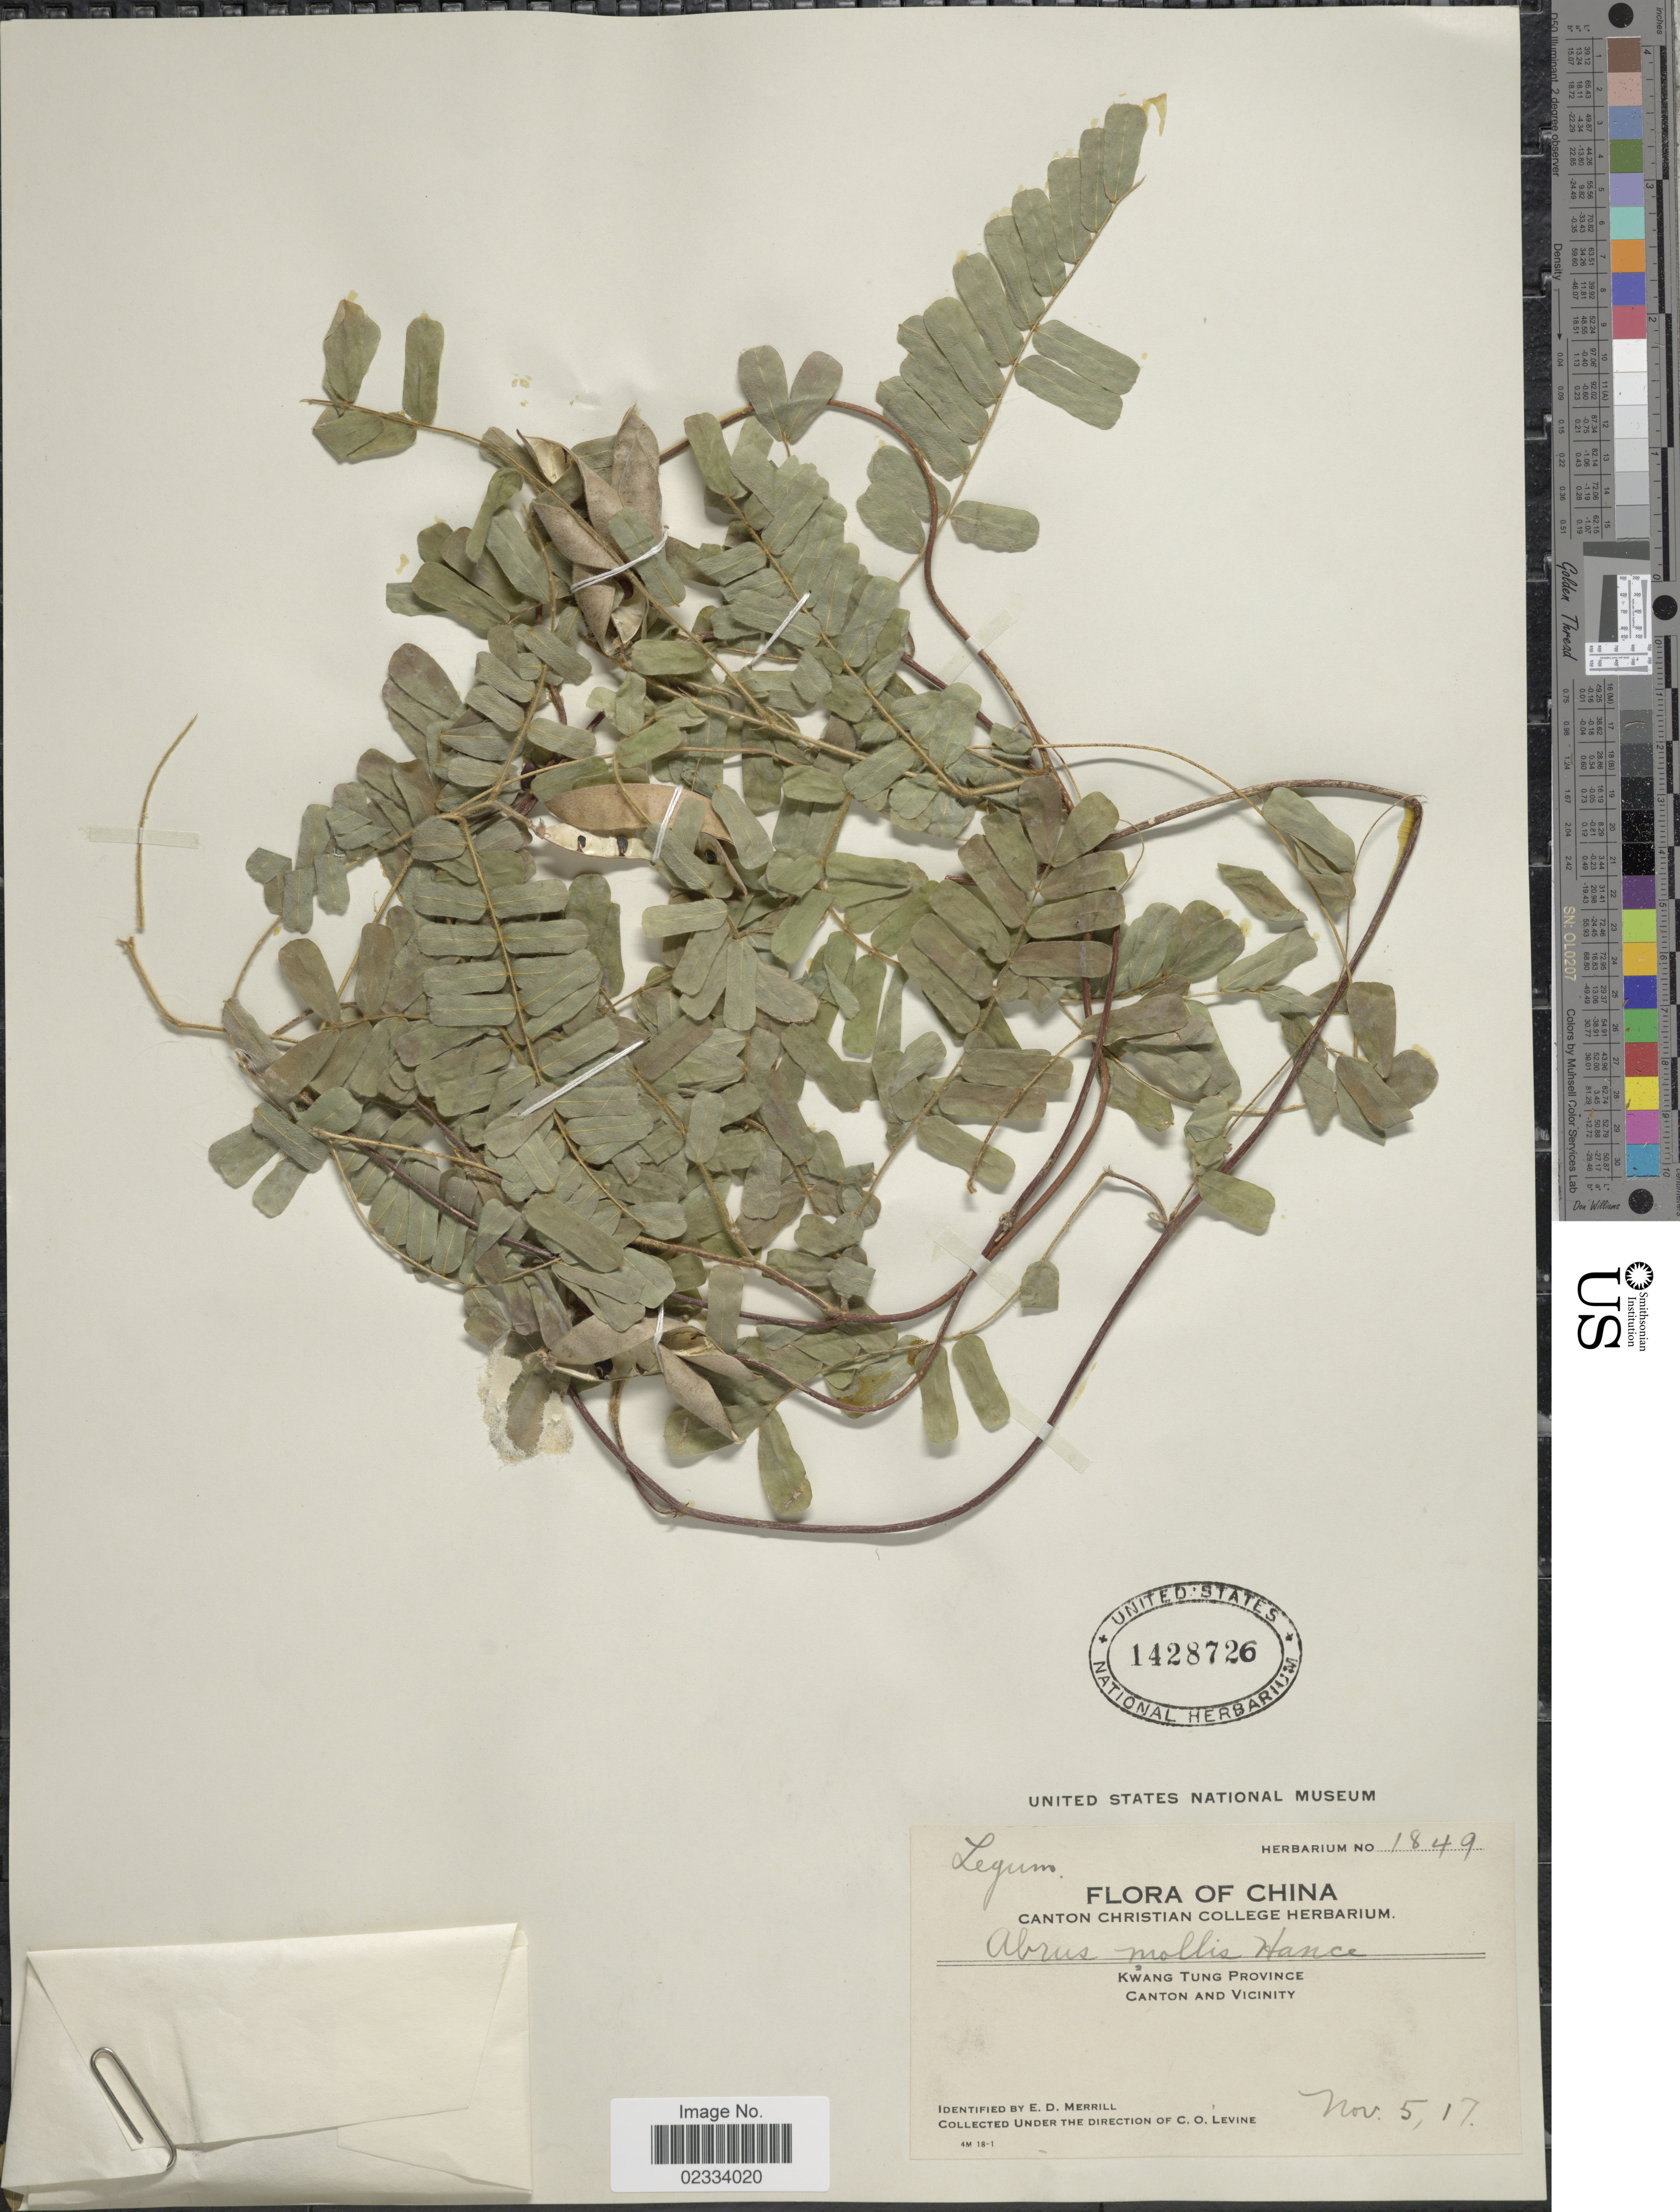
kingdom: Plantae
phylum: Tracheophyta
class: Magnoliopsida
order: Fabales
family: Fabaceae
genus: Abrus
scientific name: Abrus mollis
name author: Hance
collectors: C. O. Levine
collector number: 1849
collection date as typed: Transcribed d/m/y: 5/11/17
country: China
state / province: Guangdong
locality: Kwang Tung Province. Canton and Vicinity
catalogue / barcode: US 1428726